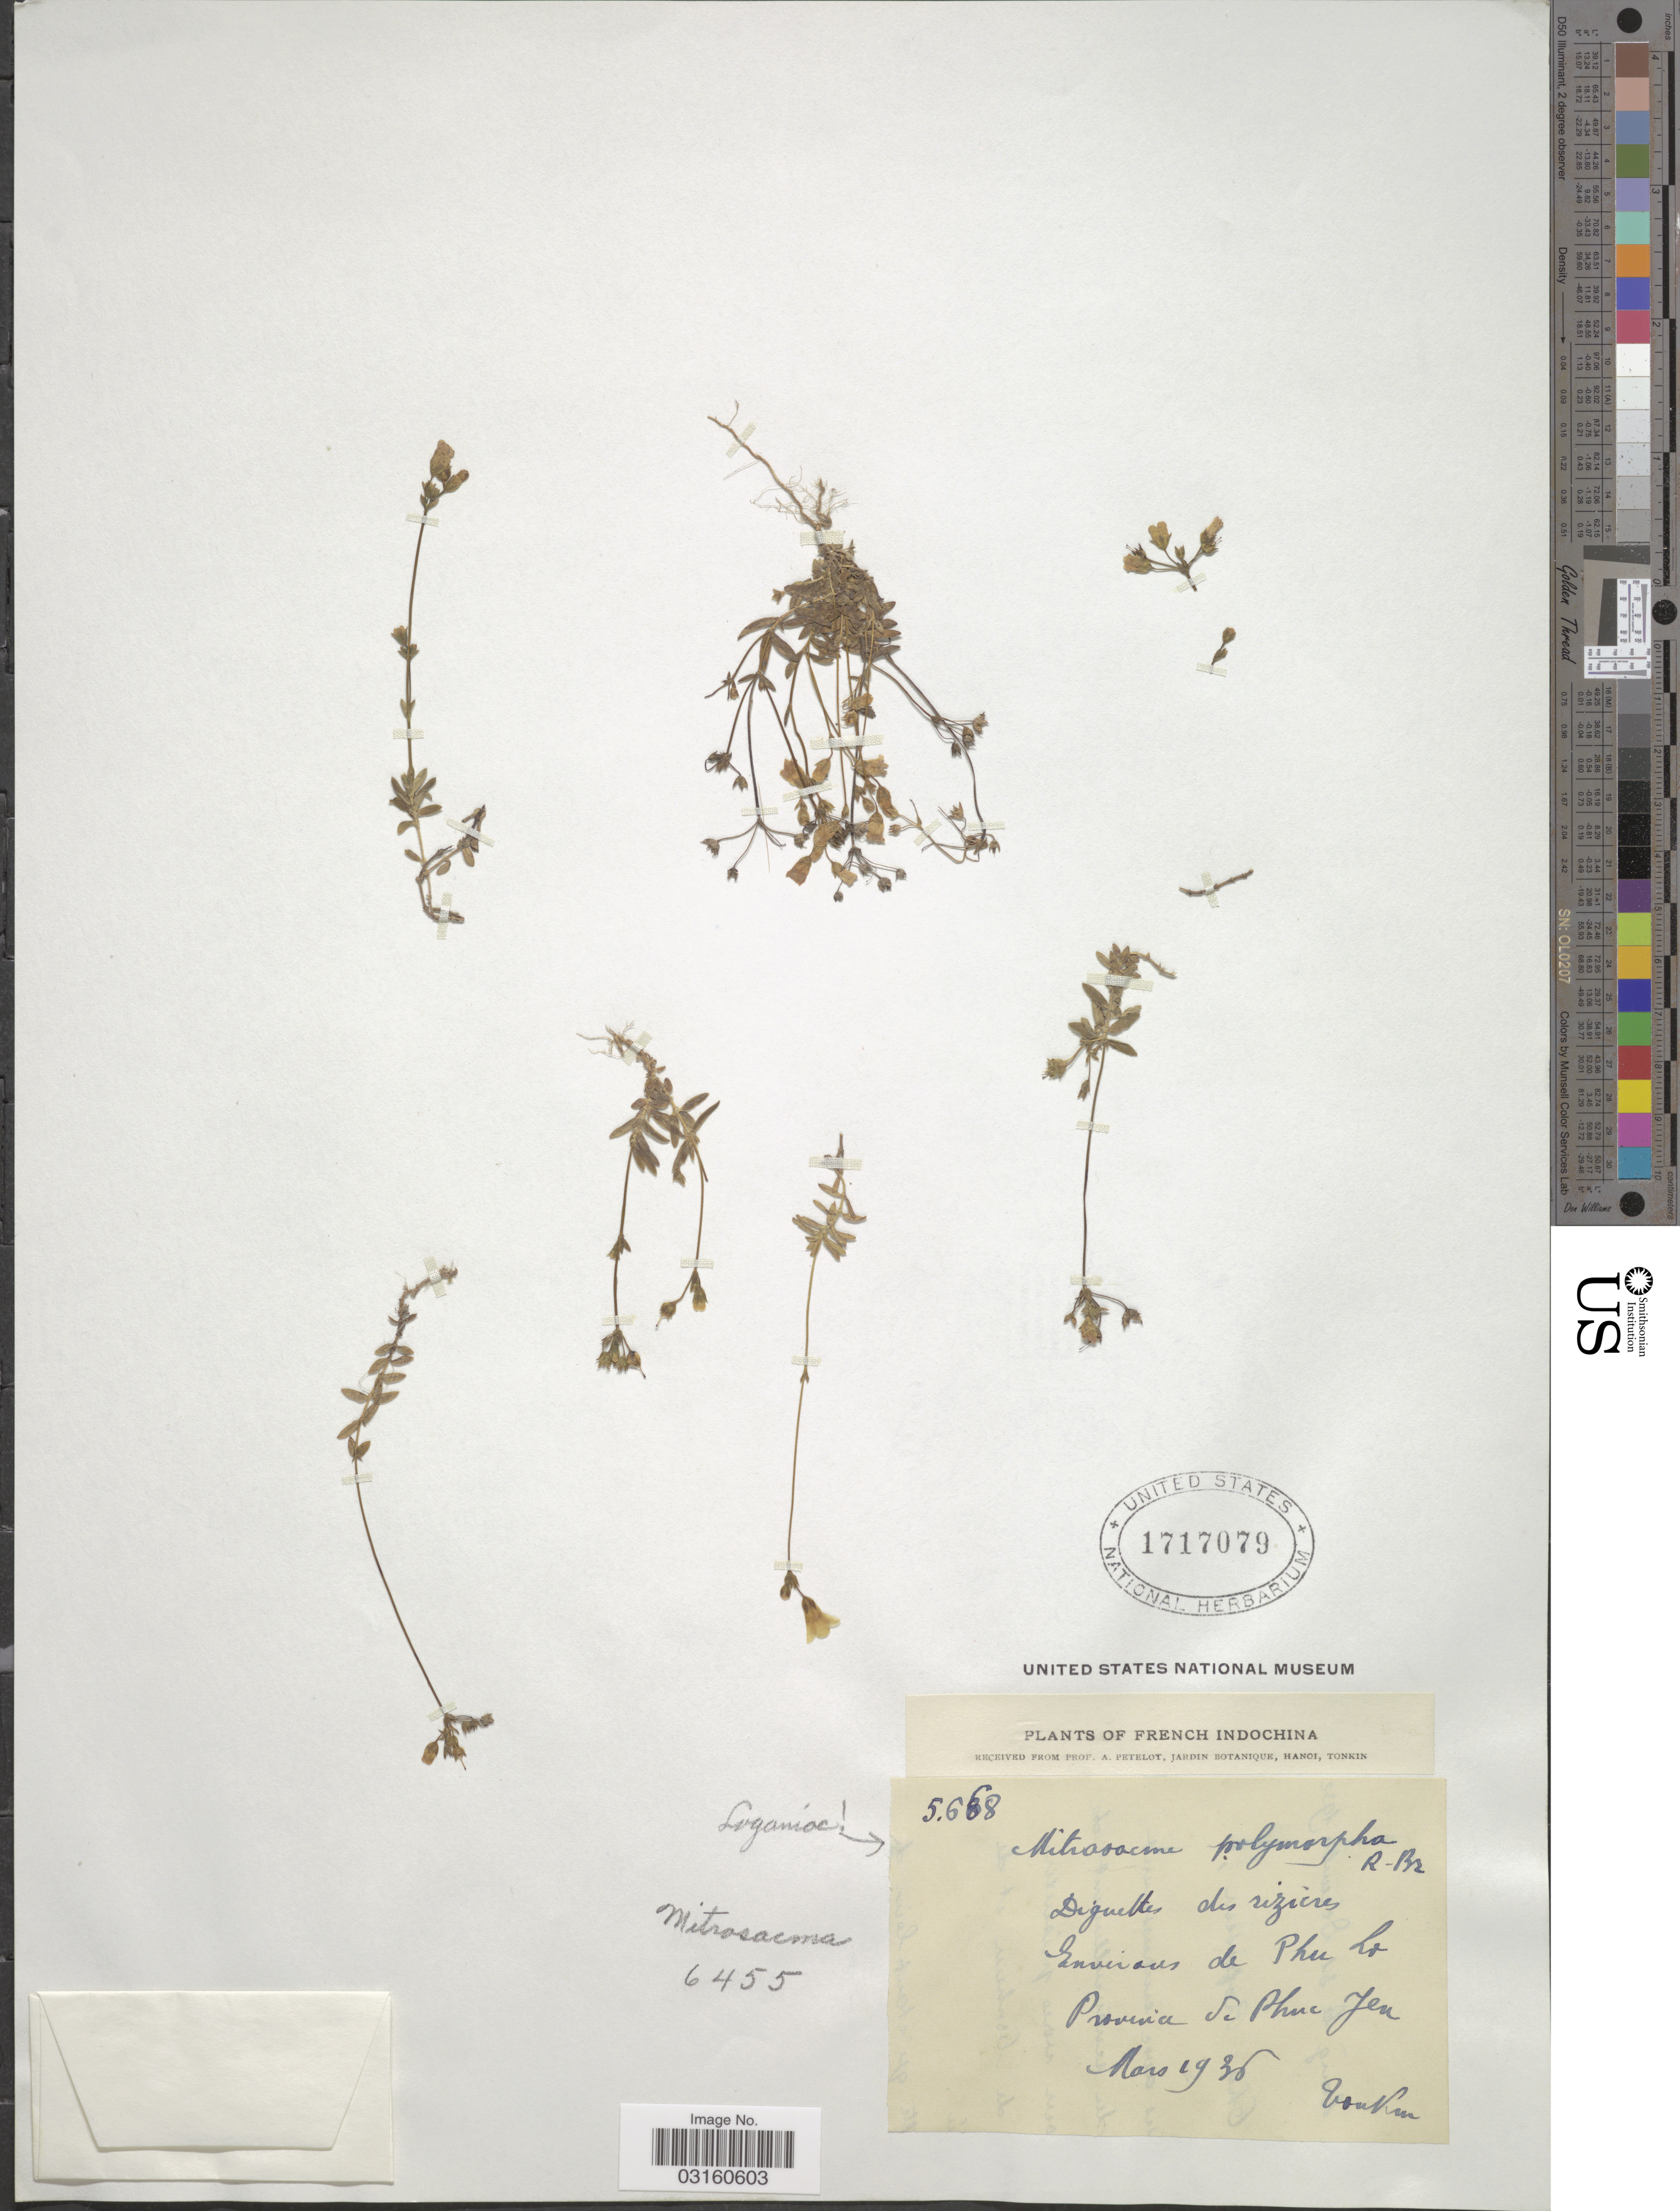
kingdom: Plantae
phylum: Tracheophyta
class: Magnoliopsida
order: Gentianales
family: Loganiaceae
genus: Mitrasacme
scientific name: Mitrasacme pygmaea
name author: R. Br.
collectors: P. A. Pételot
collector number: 5668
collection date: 1936-03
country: Vietnam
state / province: Phu Yen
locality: French Indochina. Diguettes des rizières. Environs de Phu Lo. Province de Phuc Yen.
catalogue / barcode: US 1717079